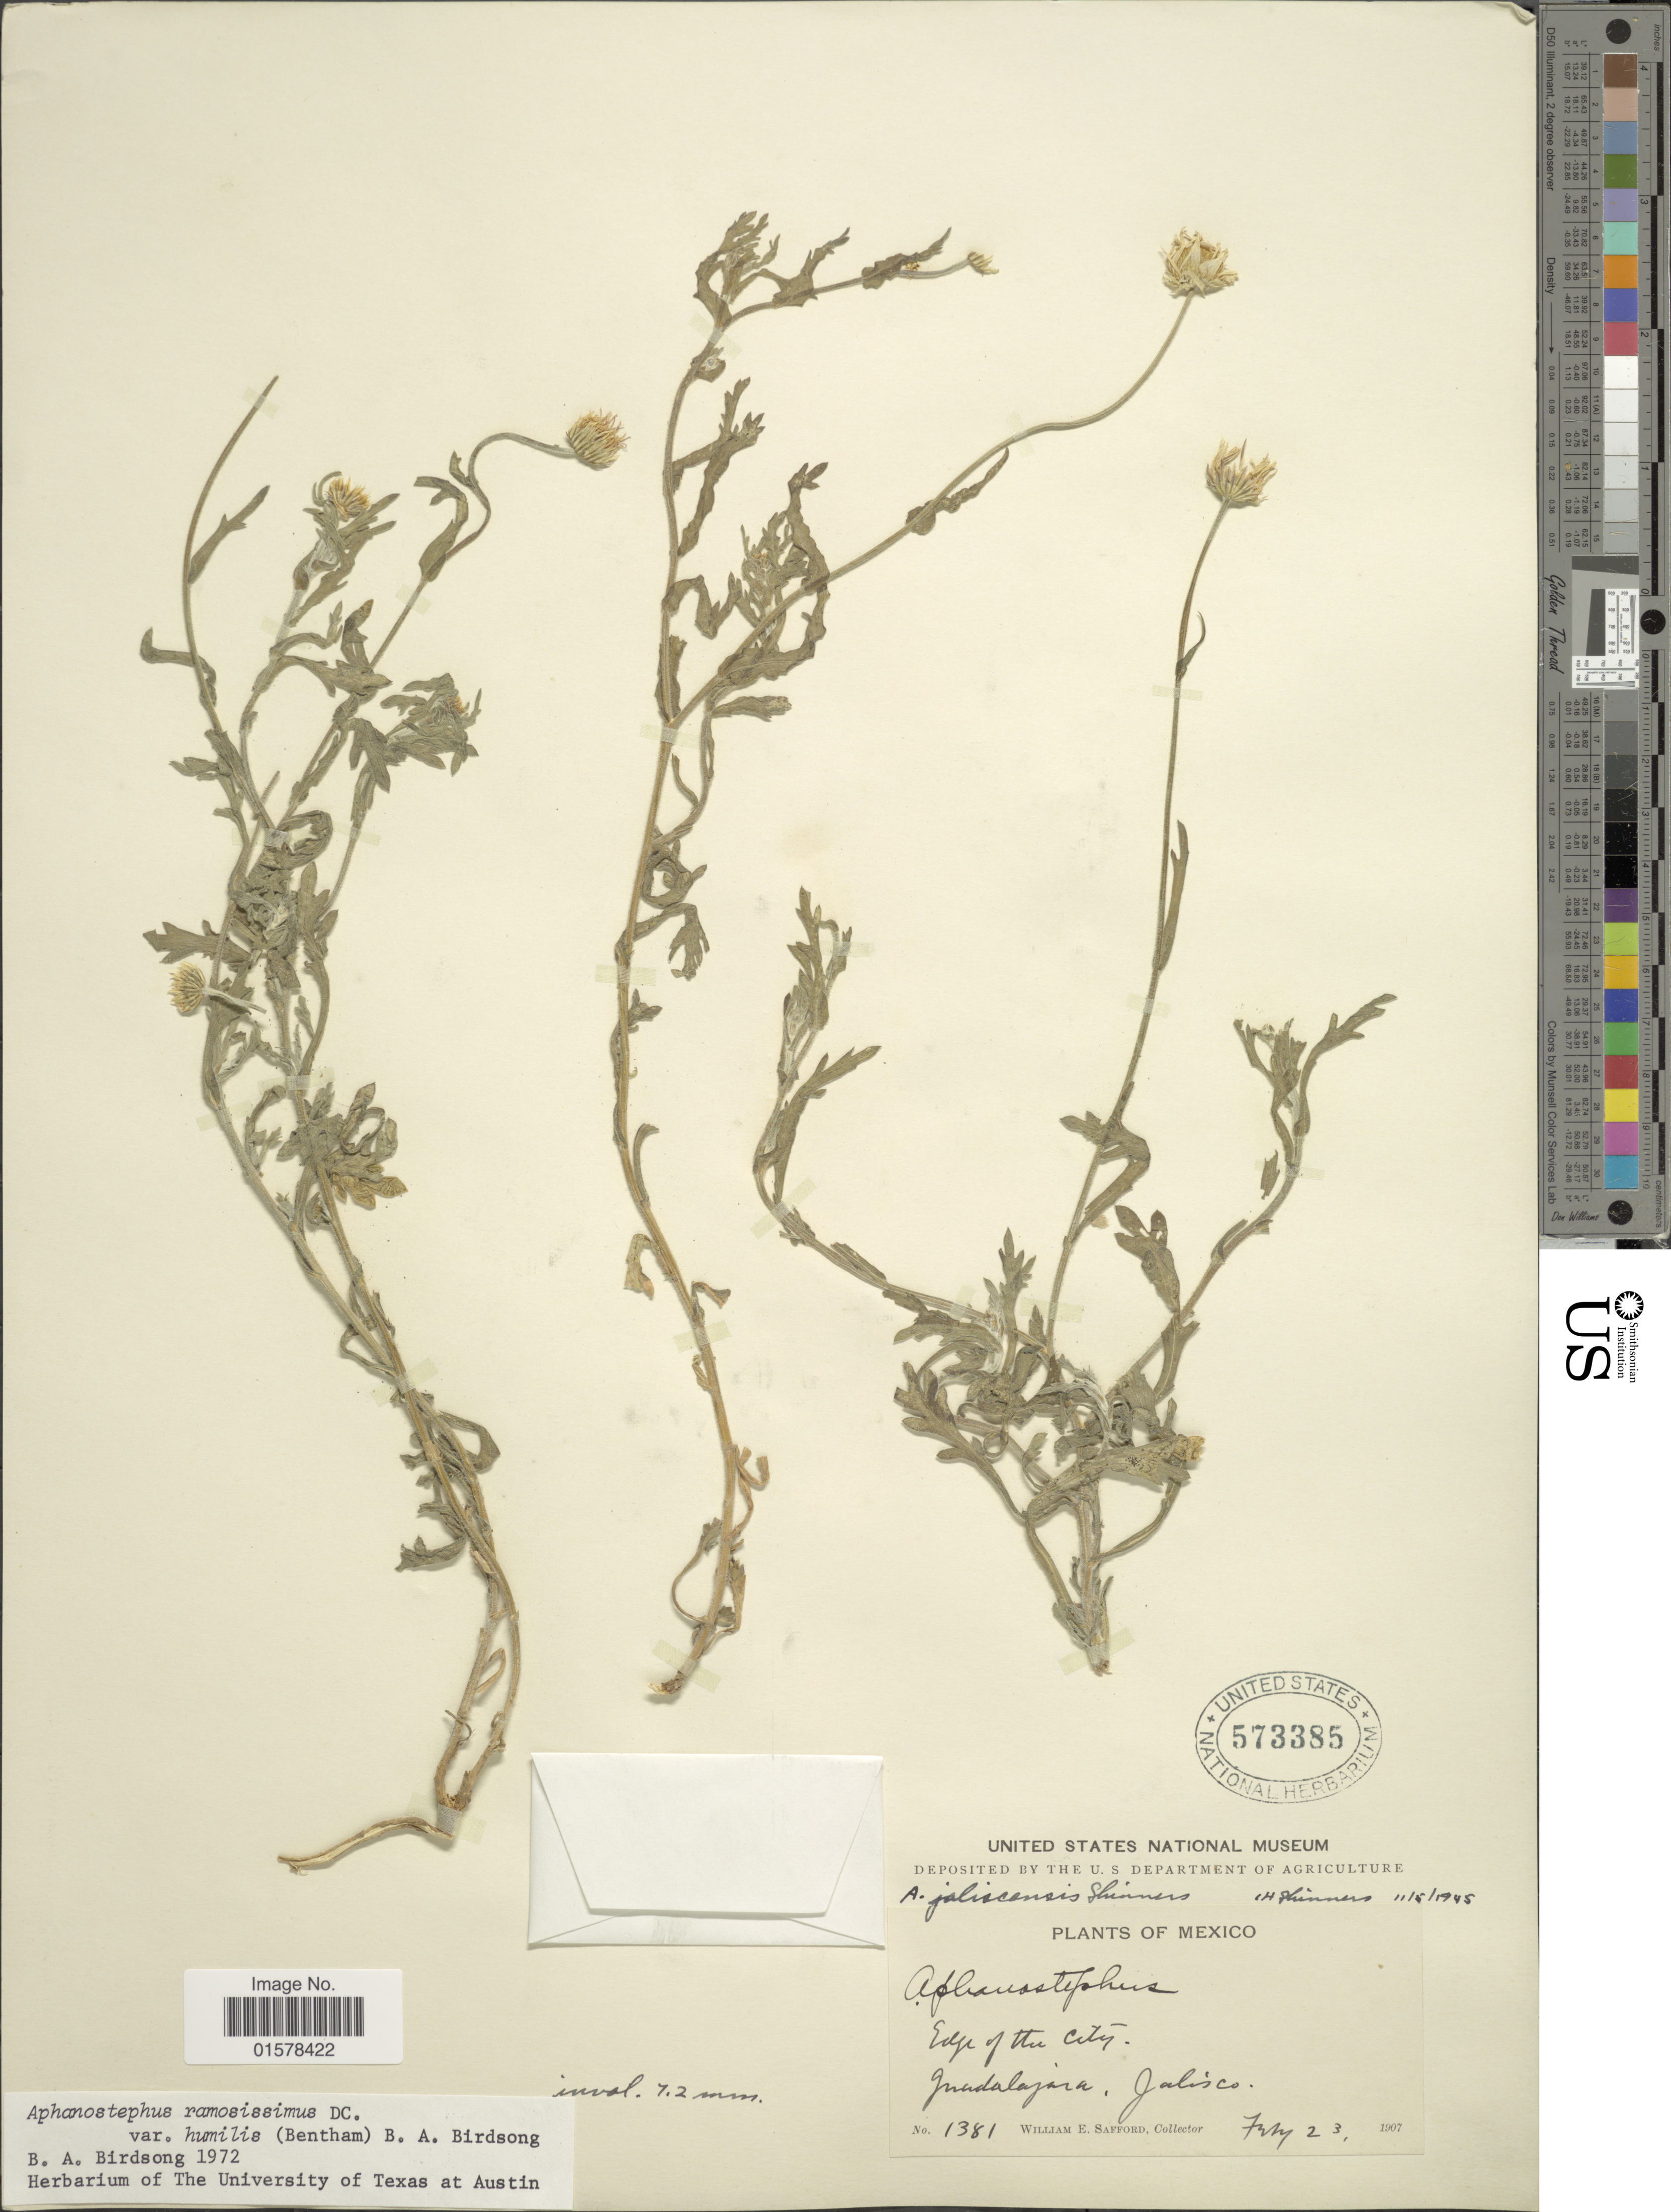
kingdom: Plantae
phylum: Tracheophyta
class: Magnoliopsida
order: Asterales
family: Asteraceae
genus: Aphanostephus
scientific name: Aphanostephus ramosissimus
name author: DC.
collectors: W. E. Safford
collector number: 1381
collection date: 1907-07-23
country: Mexico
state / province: Jalisco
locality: Mexico, Edge of the city. Guadalajara, Jalisco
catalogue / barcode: US 573385